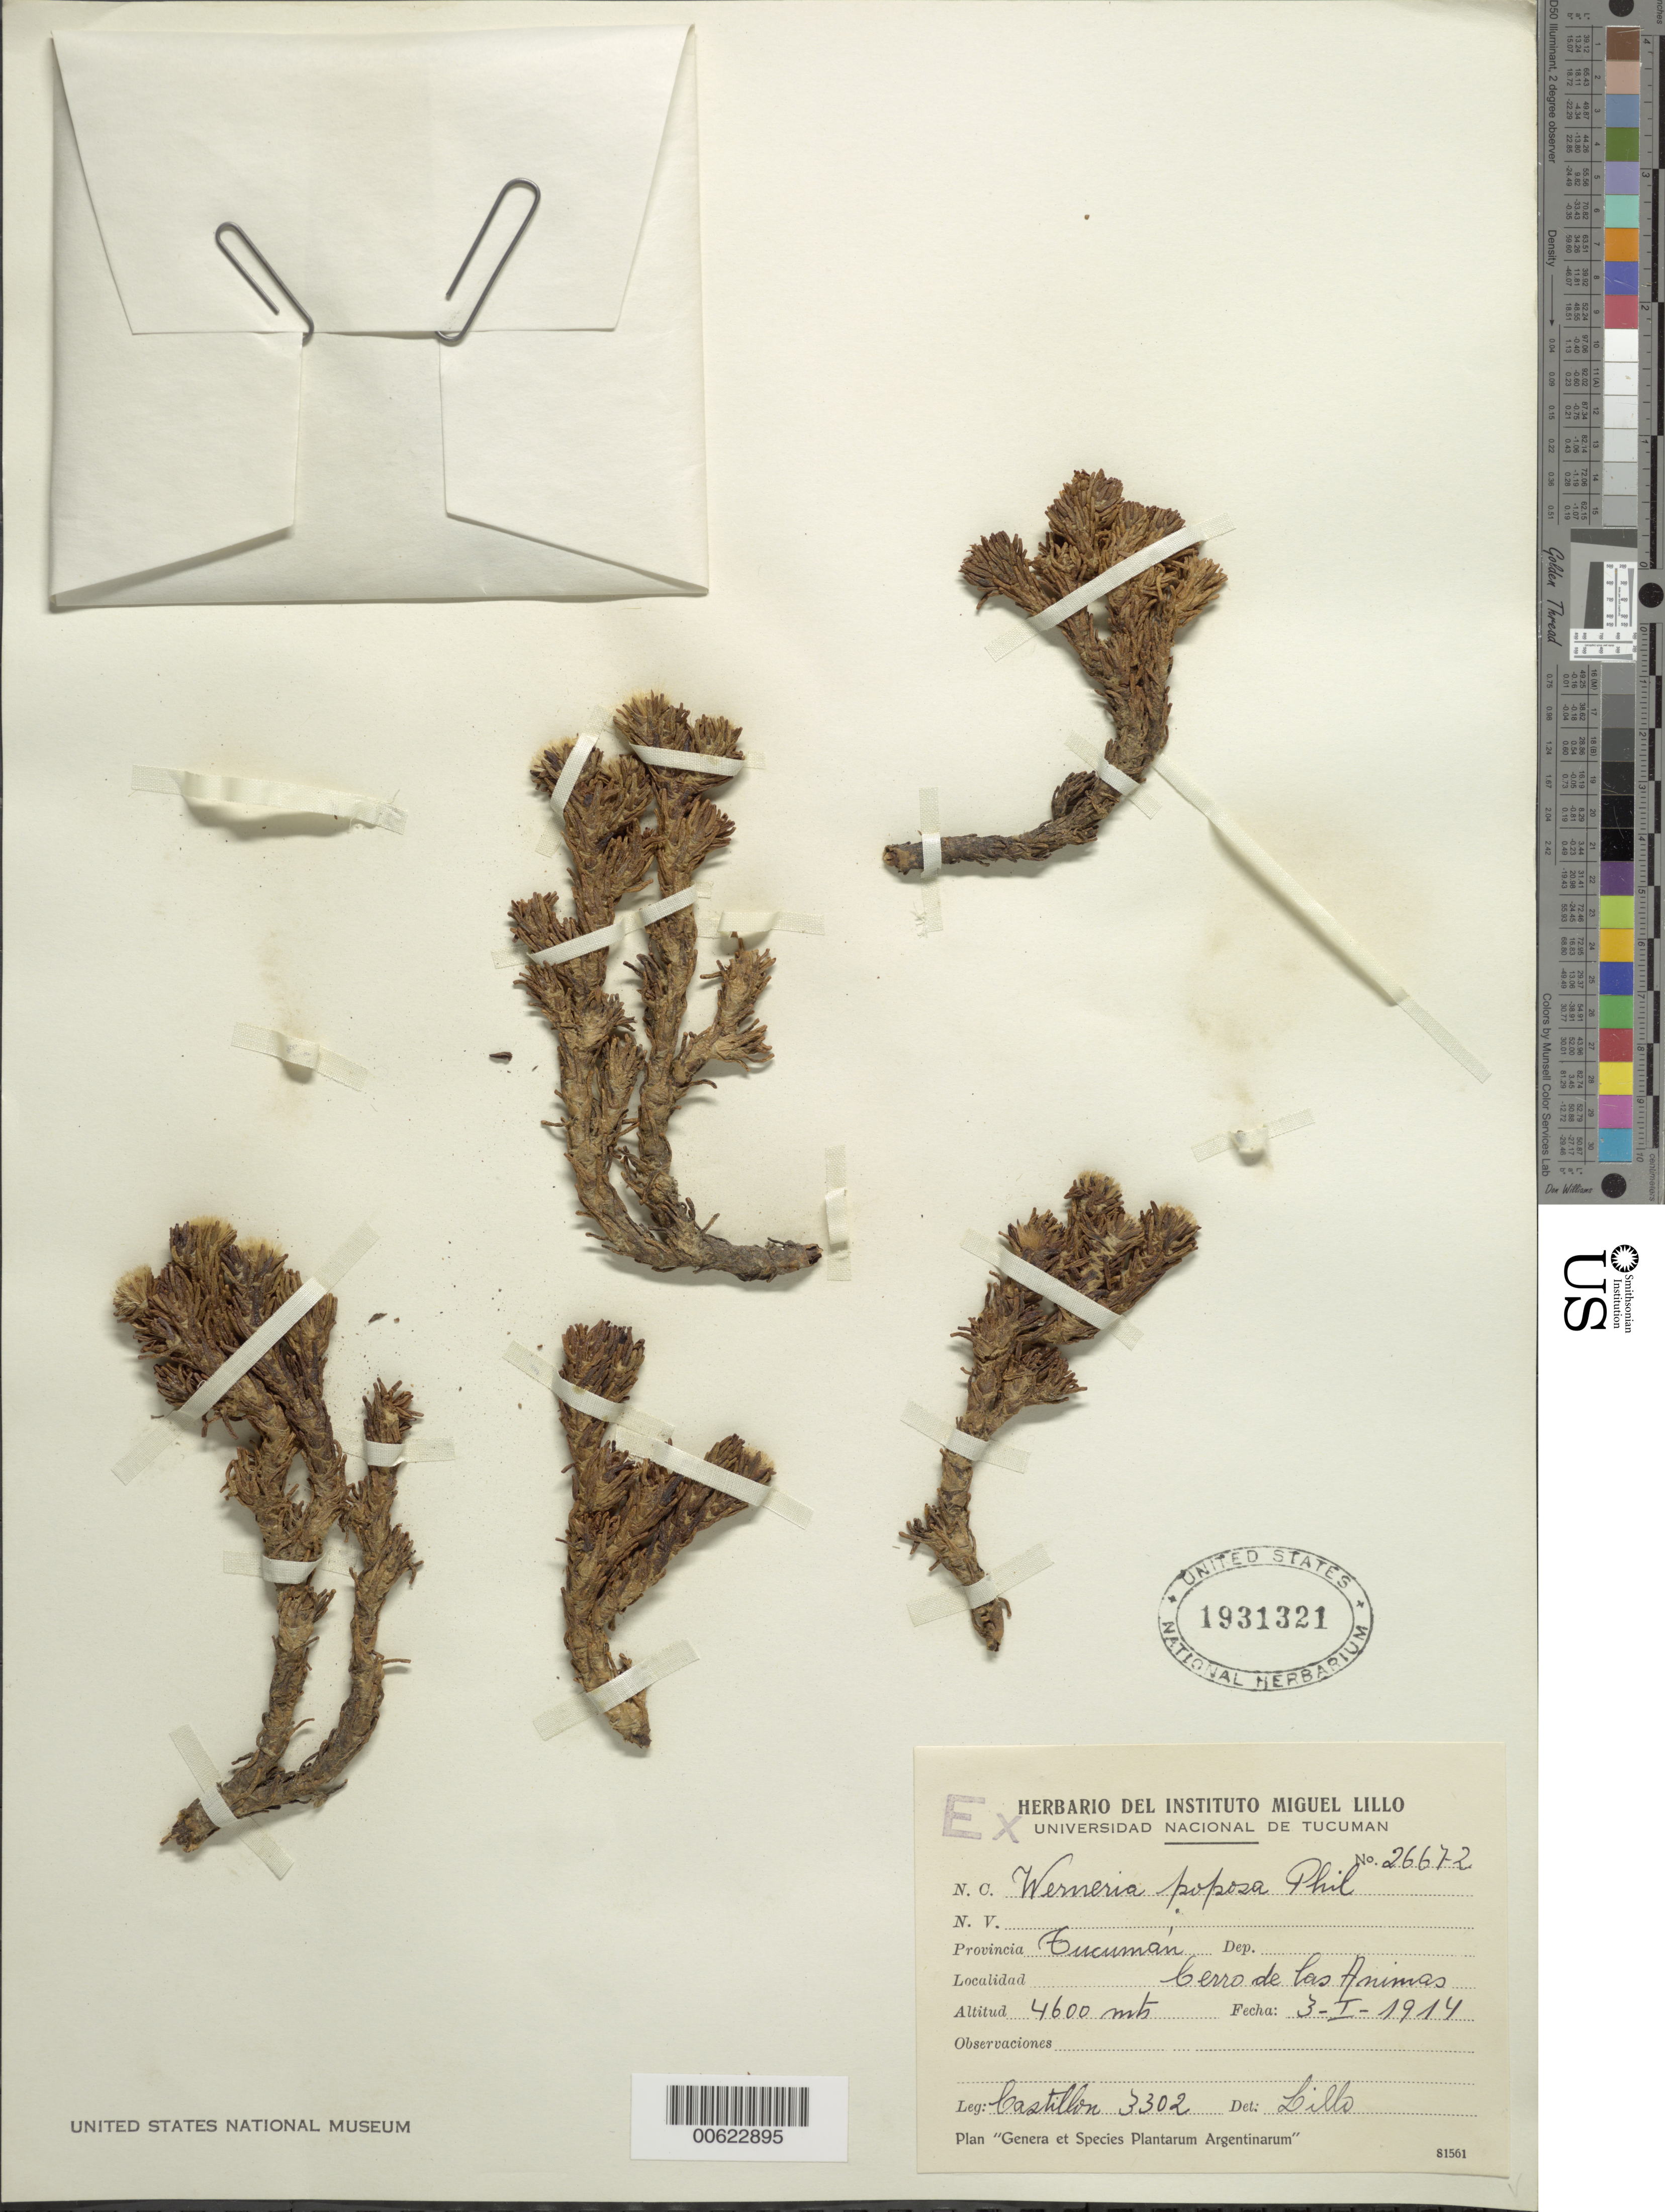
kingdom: Plantae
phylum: Tracheophyta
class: Magnoliopsida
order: Asterales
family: Asteraceae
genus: Xenophyllum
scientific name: Xenophyllum poposum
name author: (Phil.) V.A. Funk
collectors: Castillon, --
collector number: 3302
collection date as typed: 3 Jan 1914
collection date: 1914-01-03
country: Argentina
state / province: Tucuman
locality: Cerro de las Animas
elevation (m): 4600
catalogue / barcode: US 1931321